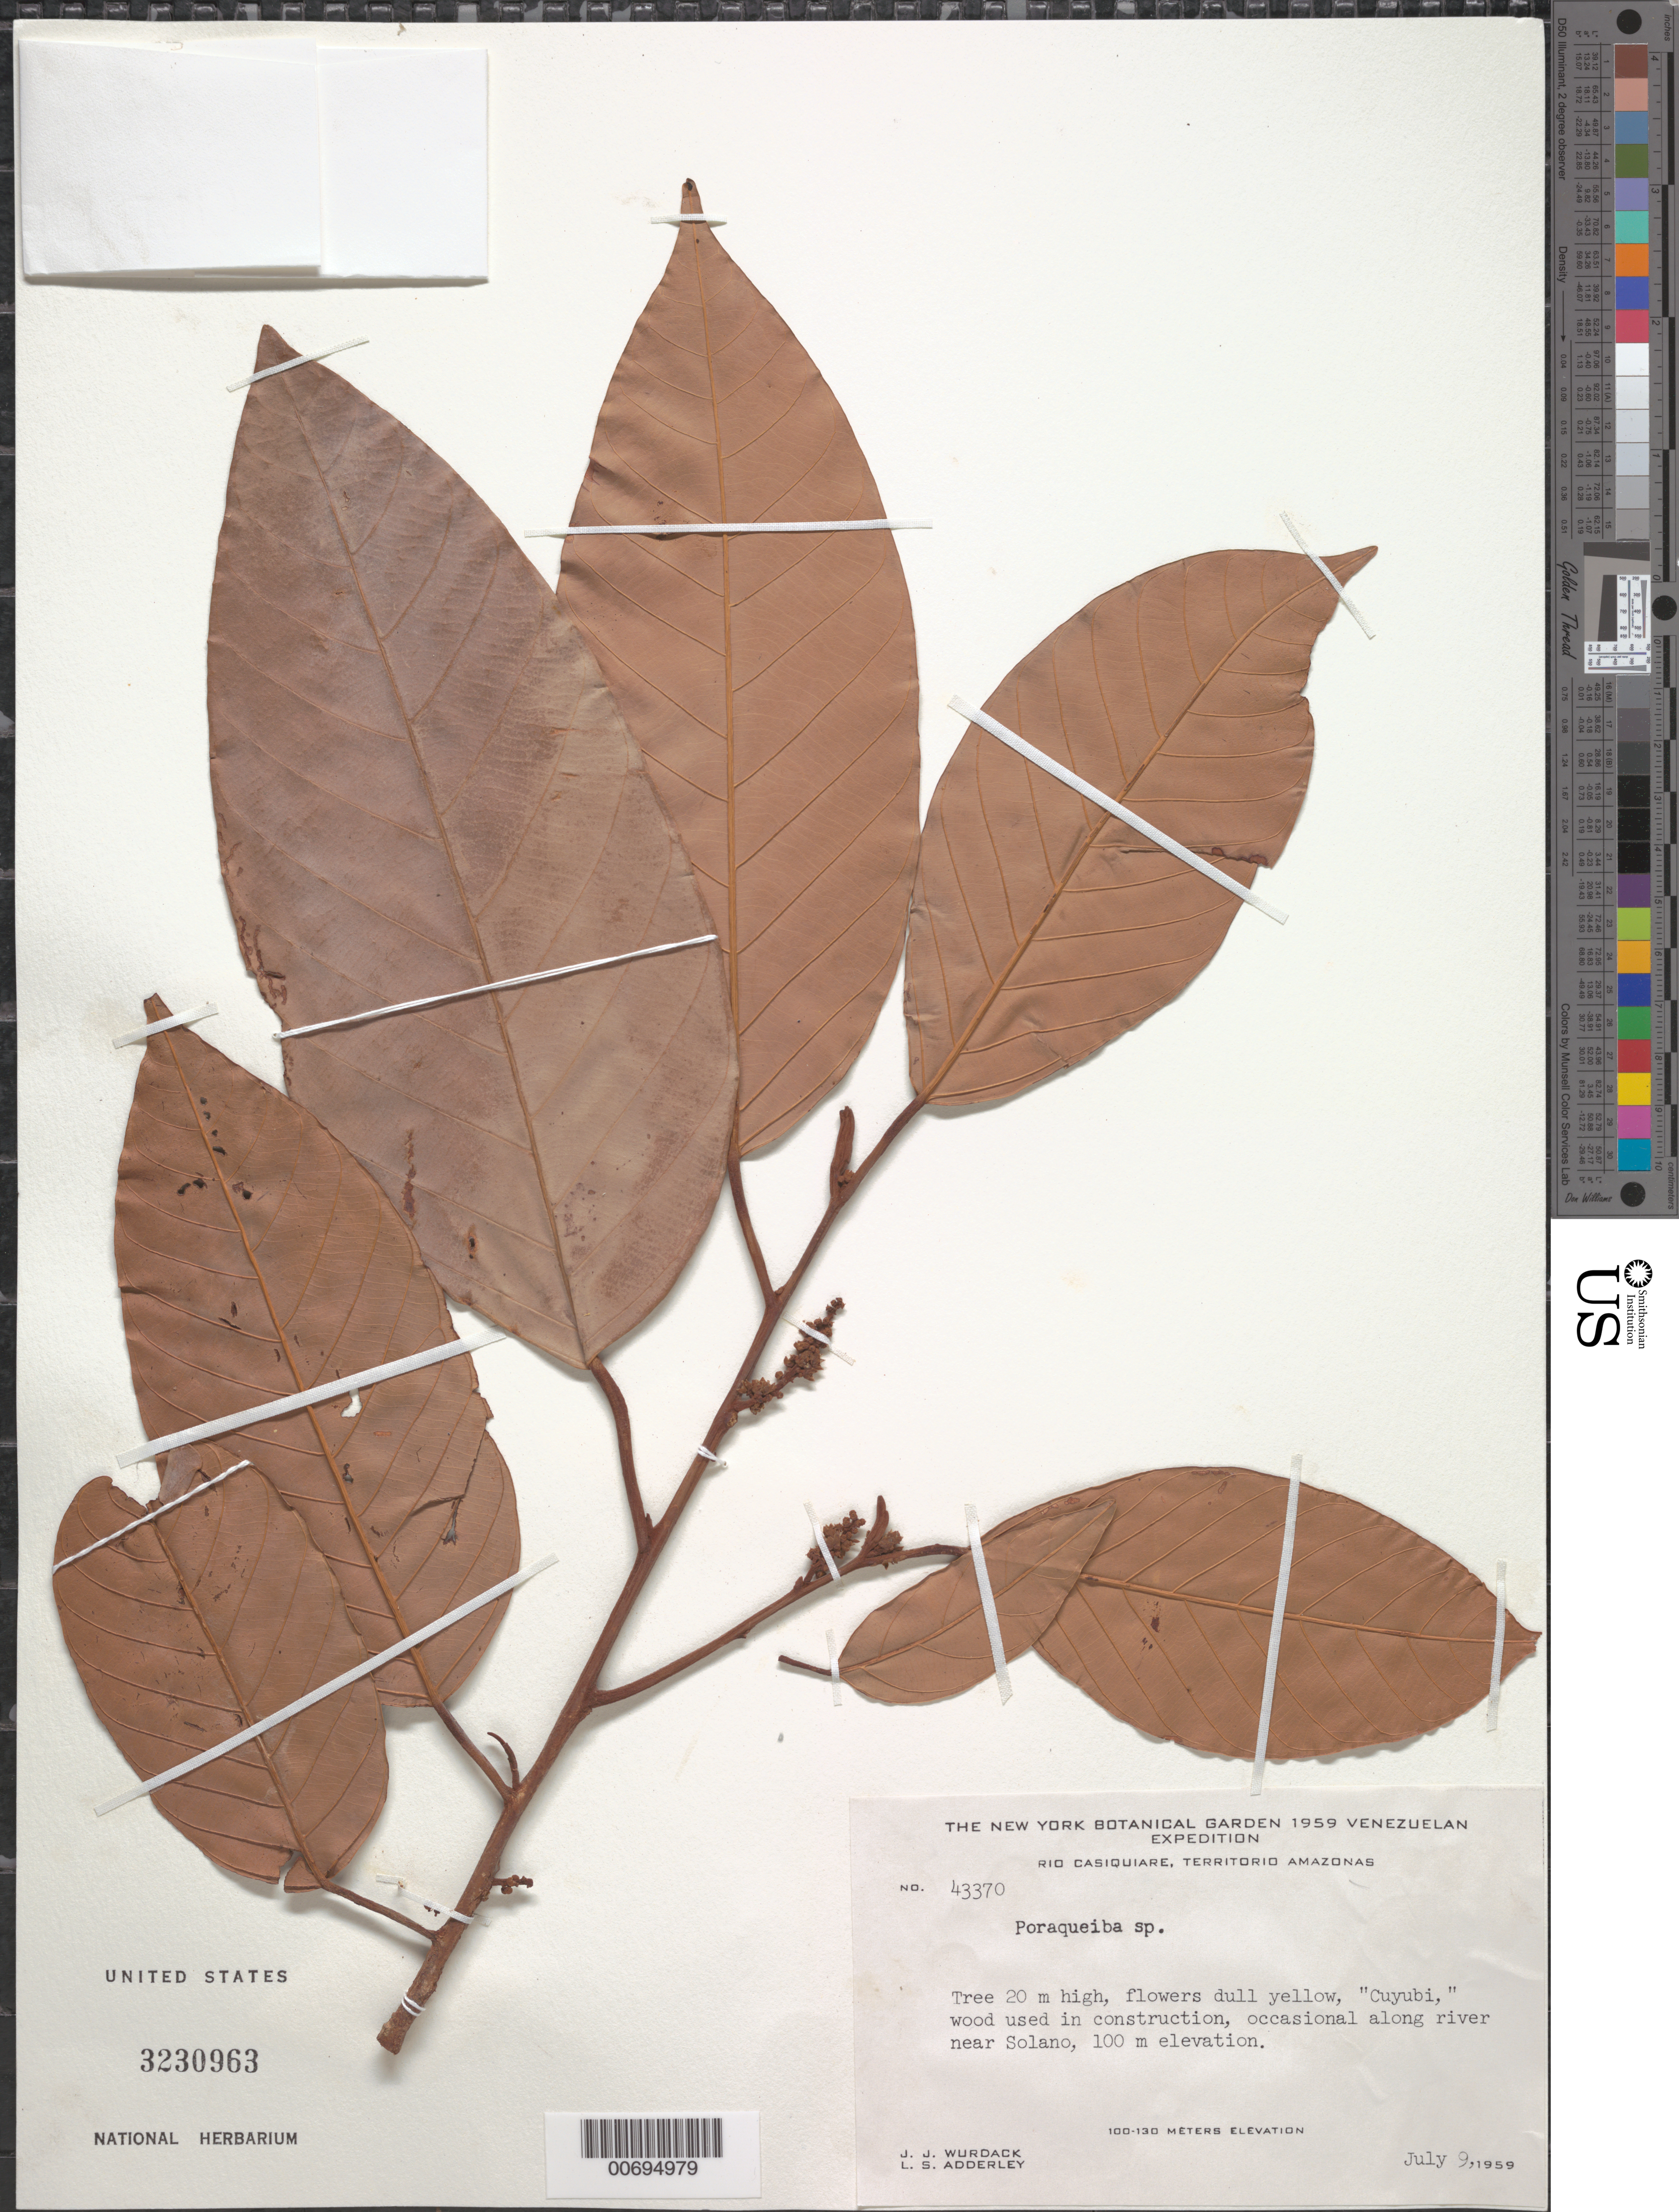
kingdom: Plantae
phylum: Tracheophyta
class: Magnoliopsida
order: Metteniusales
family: Metteniusaceae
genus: Poraqueiba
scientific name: Poraqueiba sp.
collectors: J. J. Wurdack & L. S. Adderley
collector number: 43370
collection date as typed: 9-Jul-59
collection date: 1959-07-09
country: Venezuela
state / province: Amazonas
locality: Río Casiquiare, near Solano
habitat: Along river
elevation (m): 100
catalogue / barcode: US 3230963